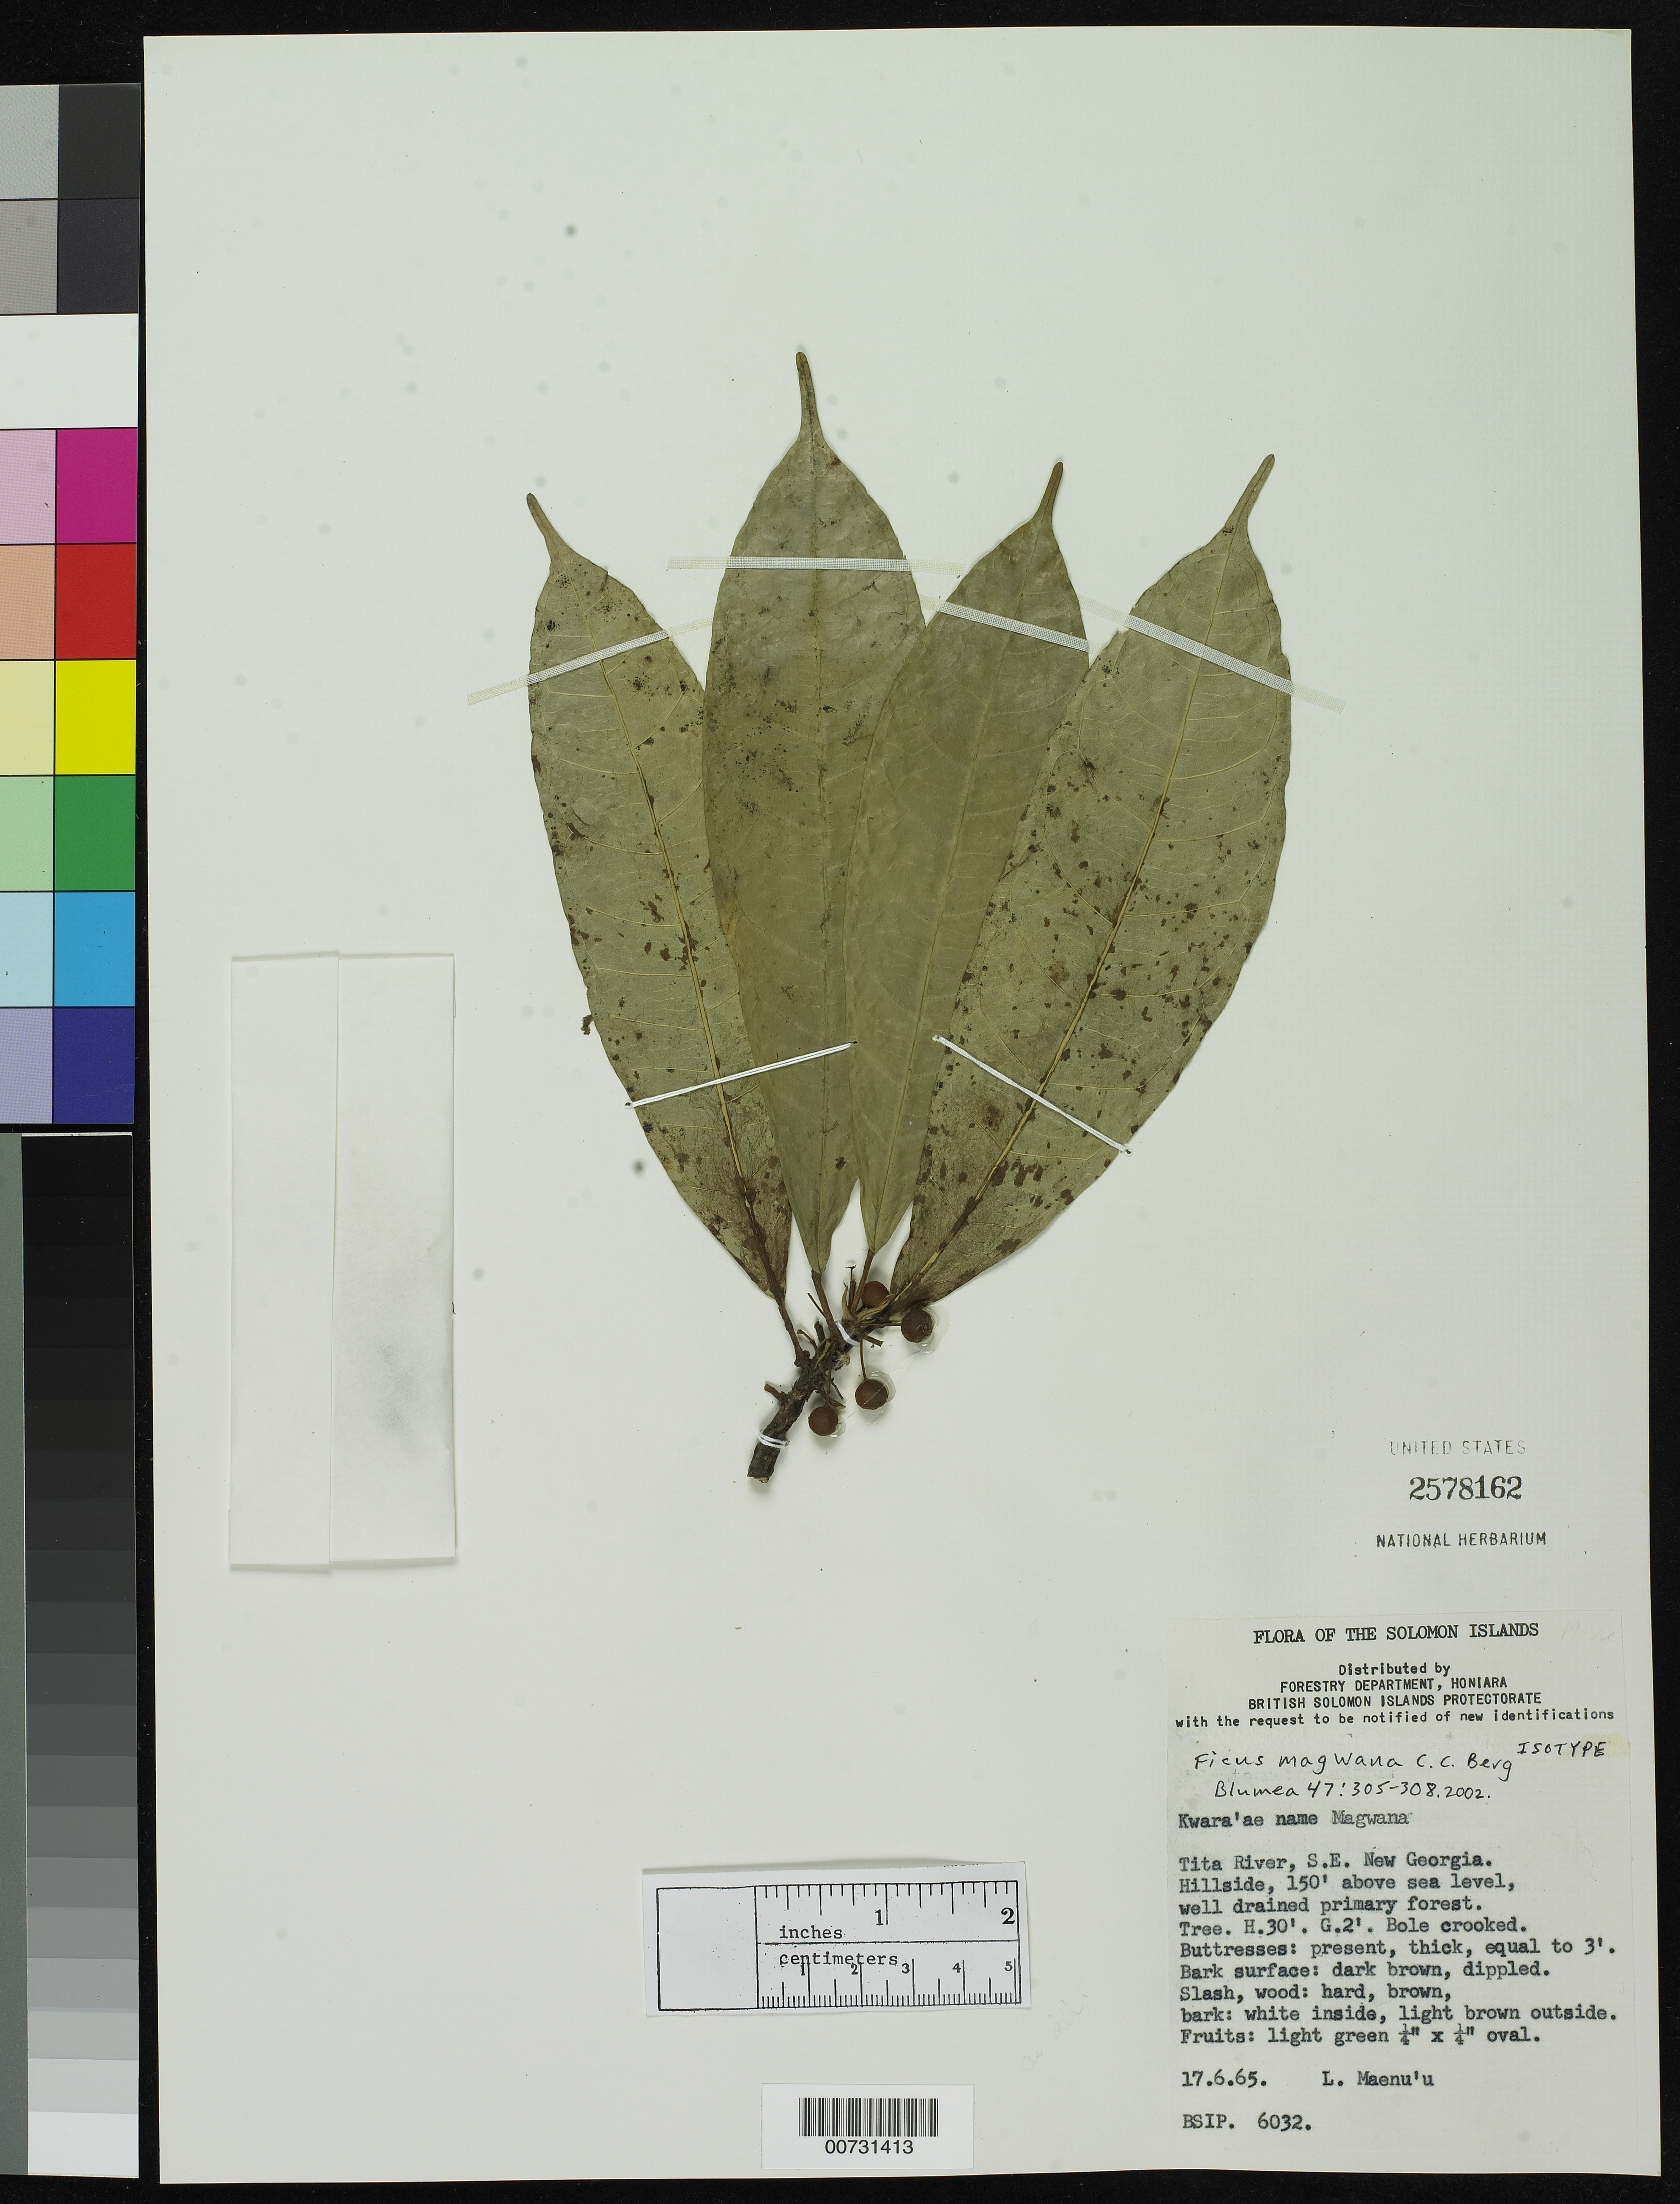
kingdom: Plantae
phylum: Tracheophyta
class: Magnoliopsida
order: Rosales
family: Moraceae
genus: Ficus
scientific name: Ficus magwana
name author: C.C. Berg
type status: Isotype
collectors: L. Maenu'u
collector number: BSIP 6032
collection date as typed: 17 Jun 1965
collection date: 1965-06-17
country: Solomon Islands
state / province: Western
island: New Georgia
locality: Tita River, SE New Georgia.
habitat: Well drained primary forest.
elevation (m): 46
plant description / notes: Holotype at BSIP.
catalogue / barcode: US 2578162